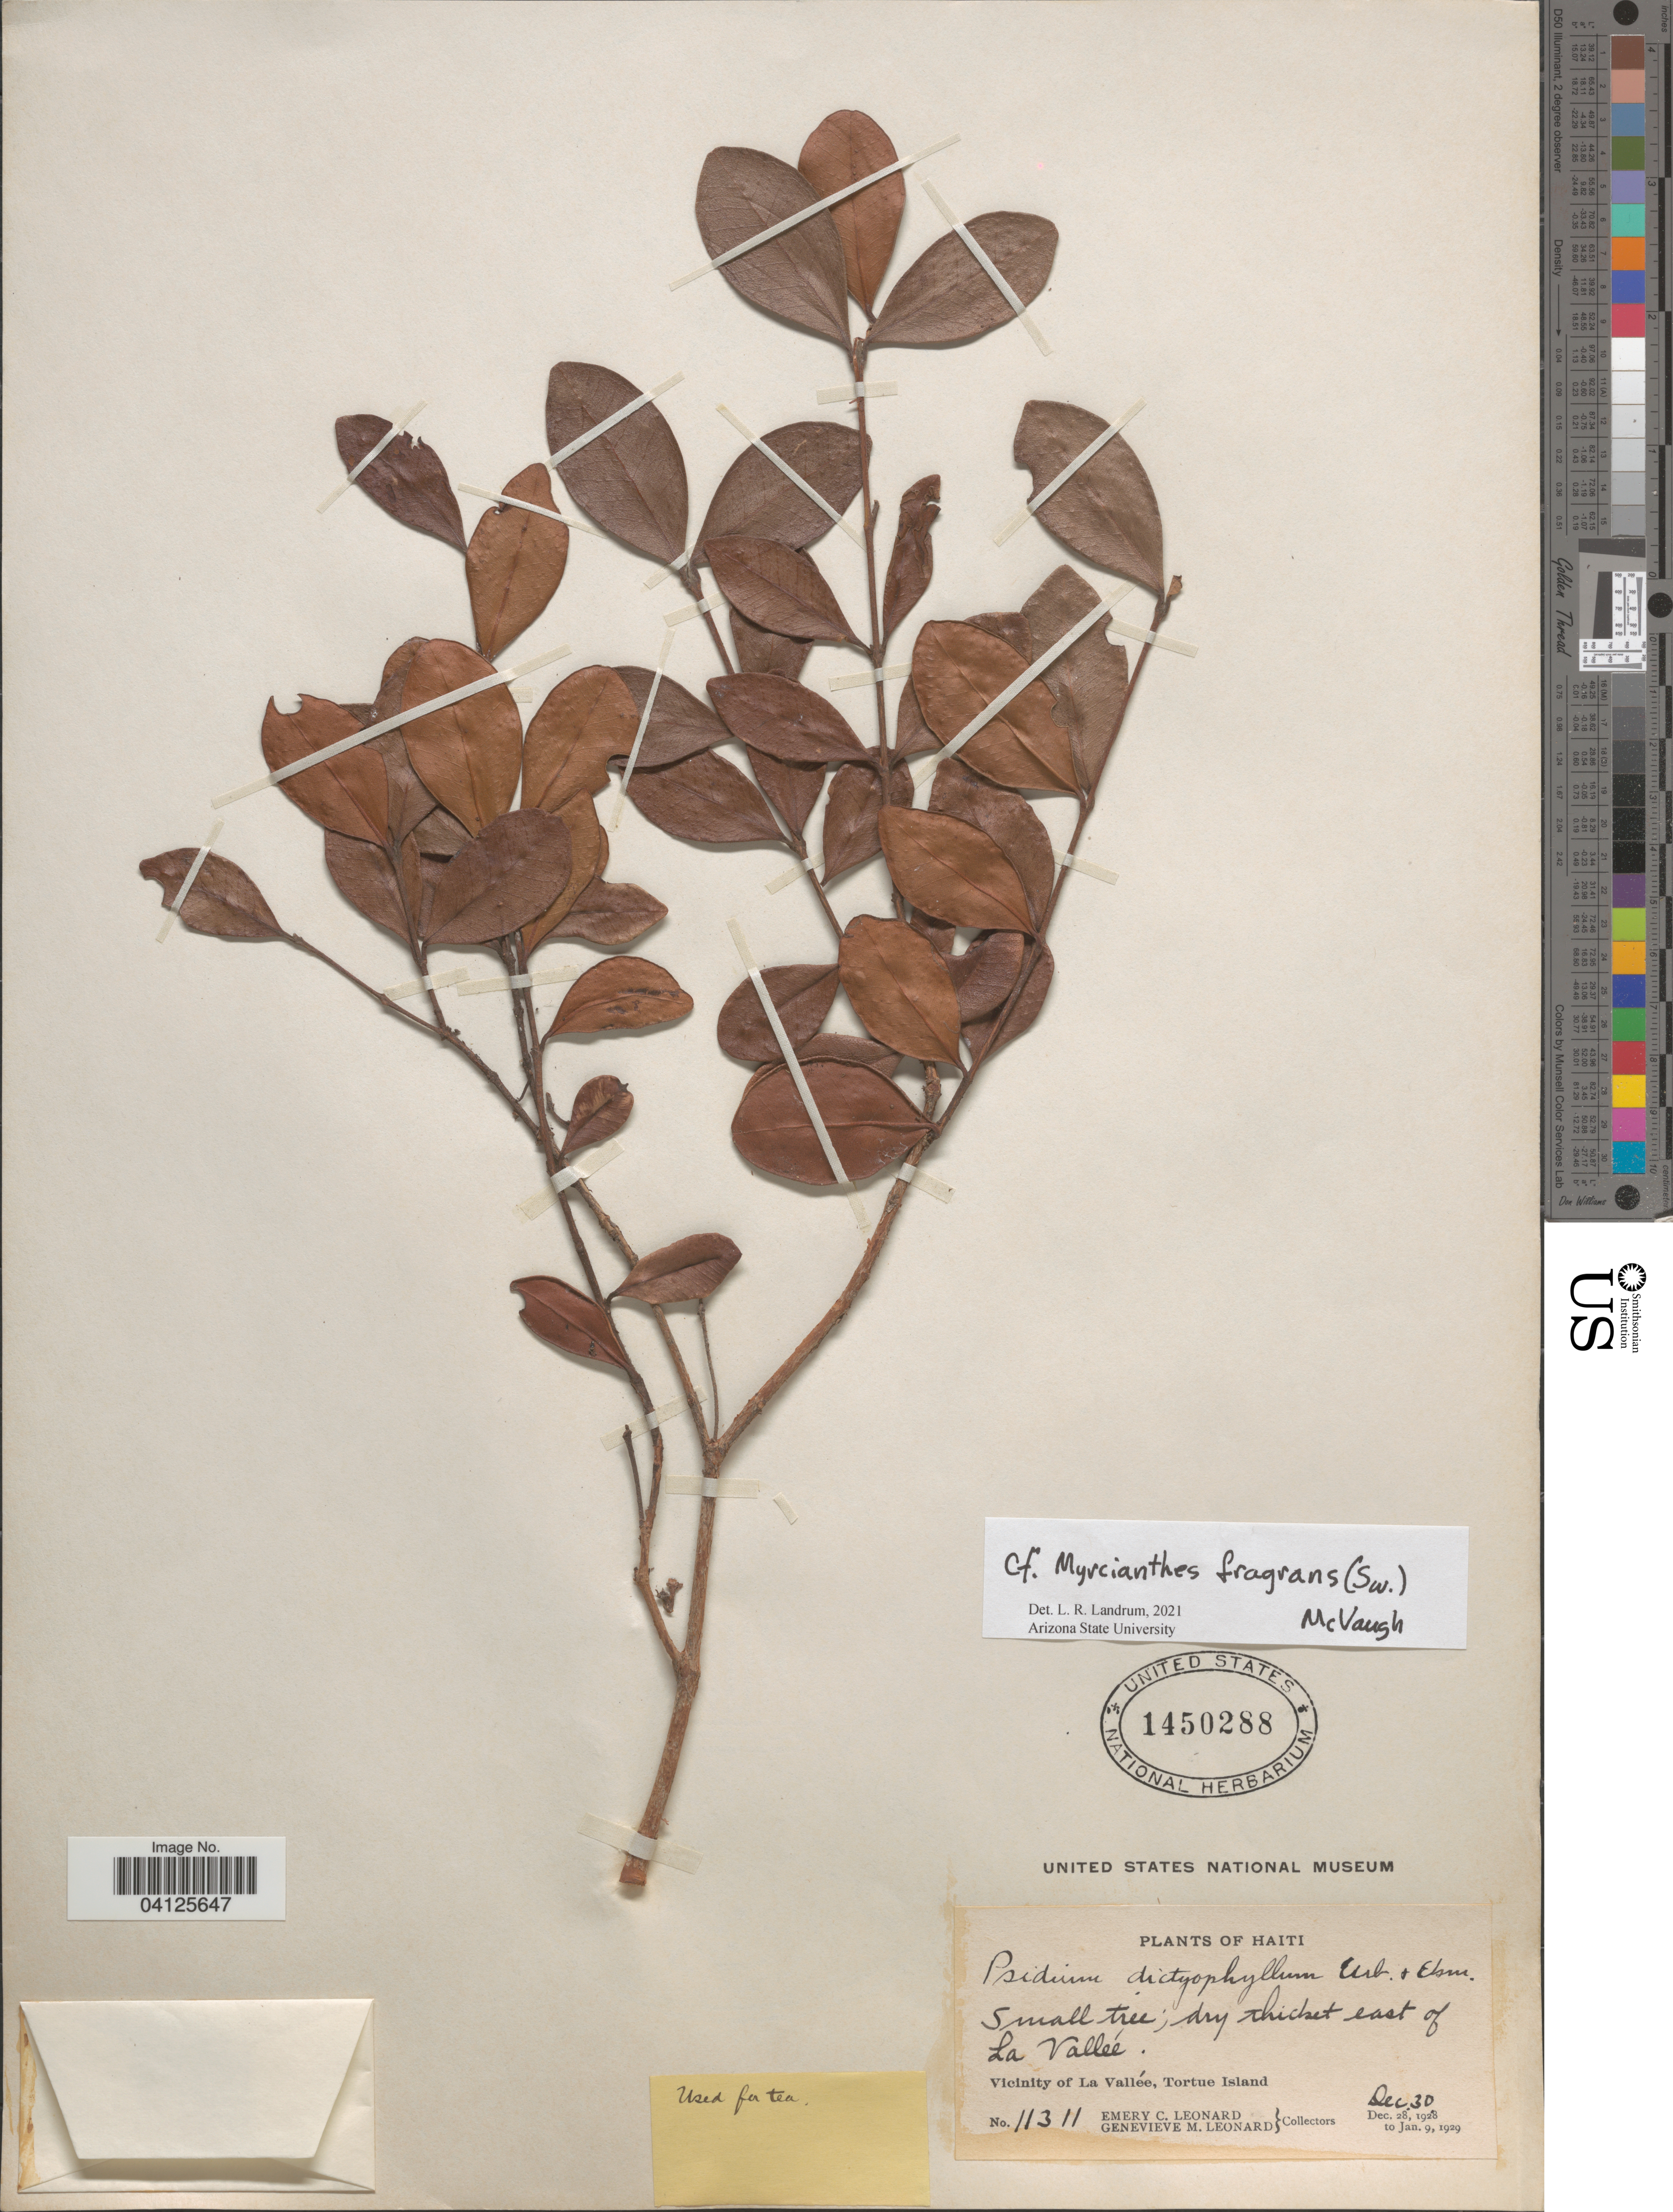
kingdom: Plantae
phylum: Tracheophyta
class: Magnoliopsida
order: Myrtales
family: Myrtaceae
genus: Myrcianthes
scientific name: Myrcianthes fragrans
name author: (Sw.) McVaugh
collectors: E. C. Leonard & G. M. Leonard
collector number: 11311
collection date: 1928-12-30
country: Haiti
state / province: Nord-Ouest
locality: Dry thickets east of La Vallée. Vicinity of La Vallée, Tortue Island.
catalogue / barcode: US 1450288